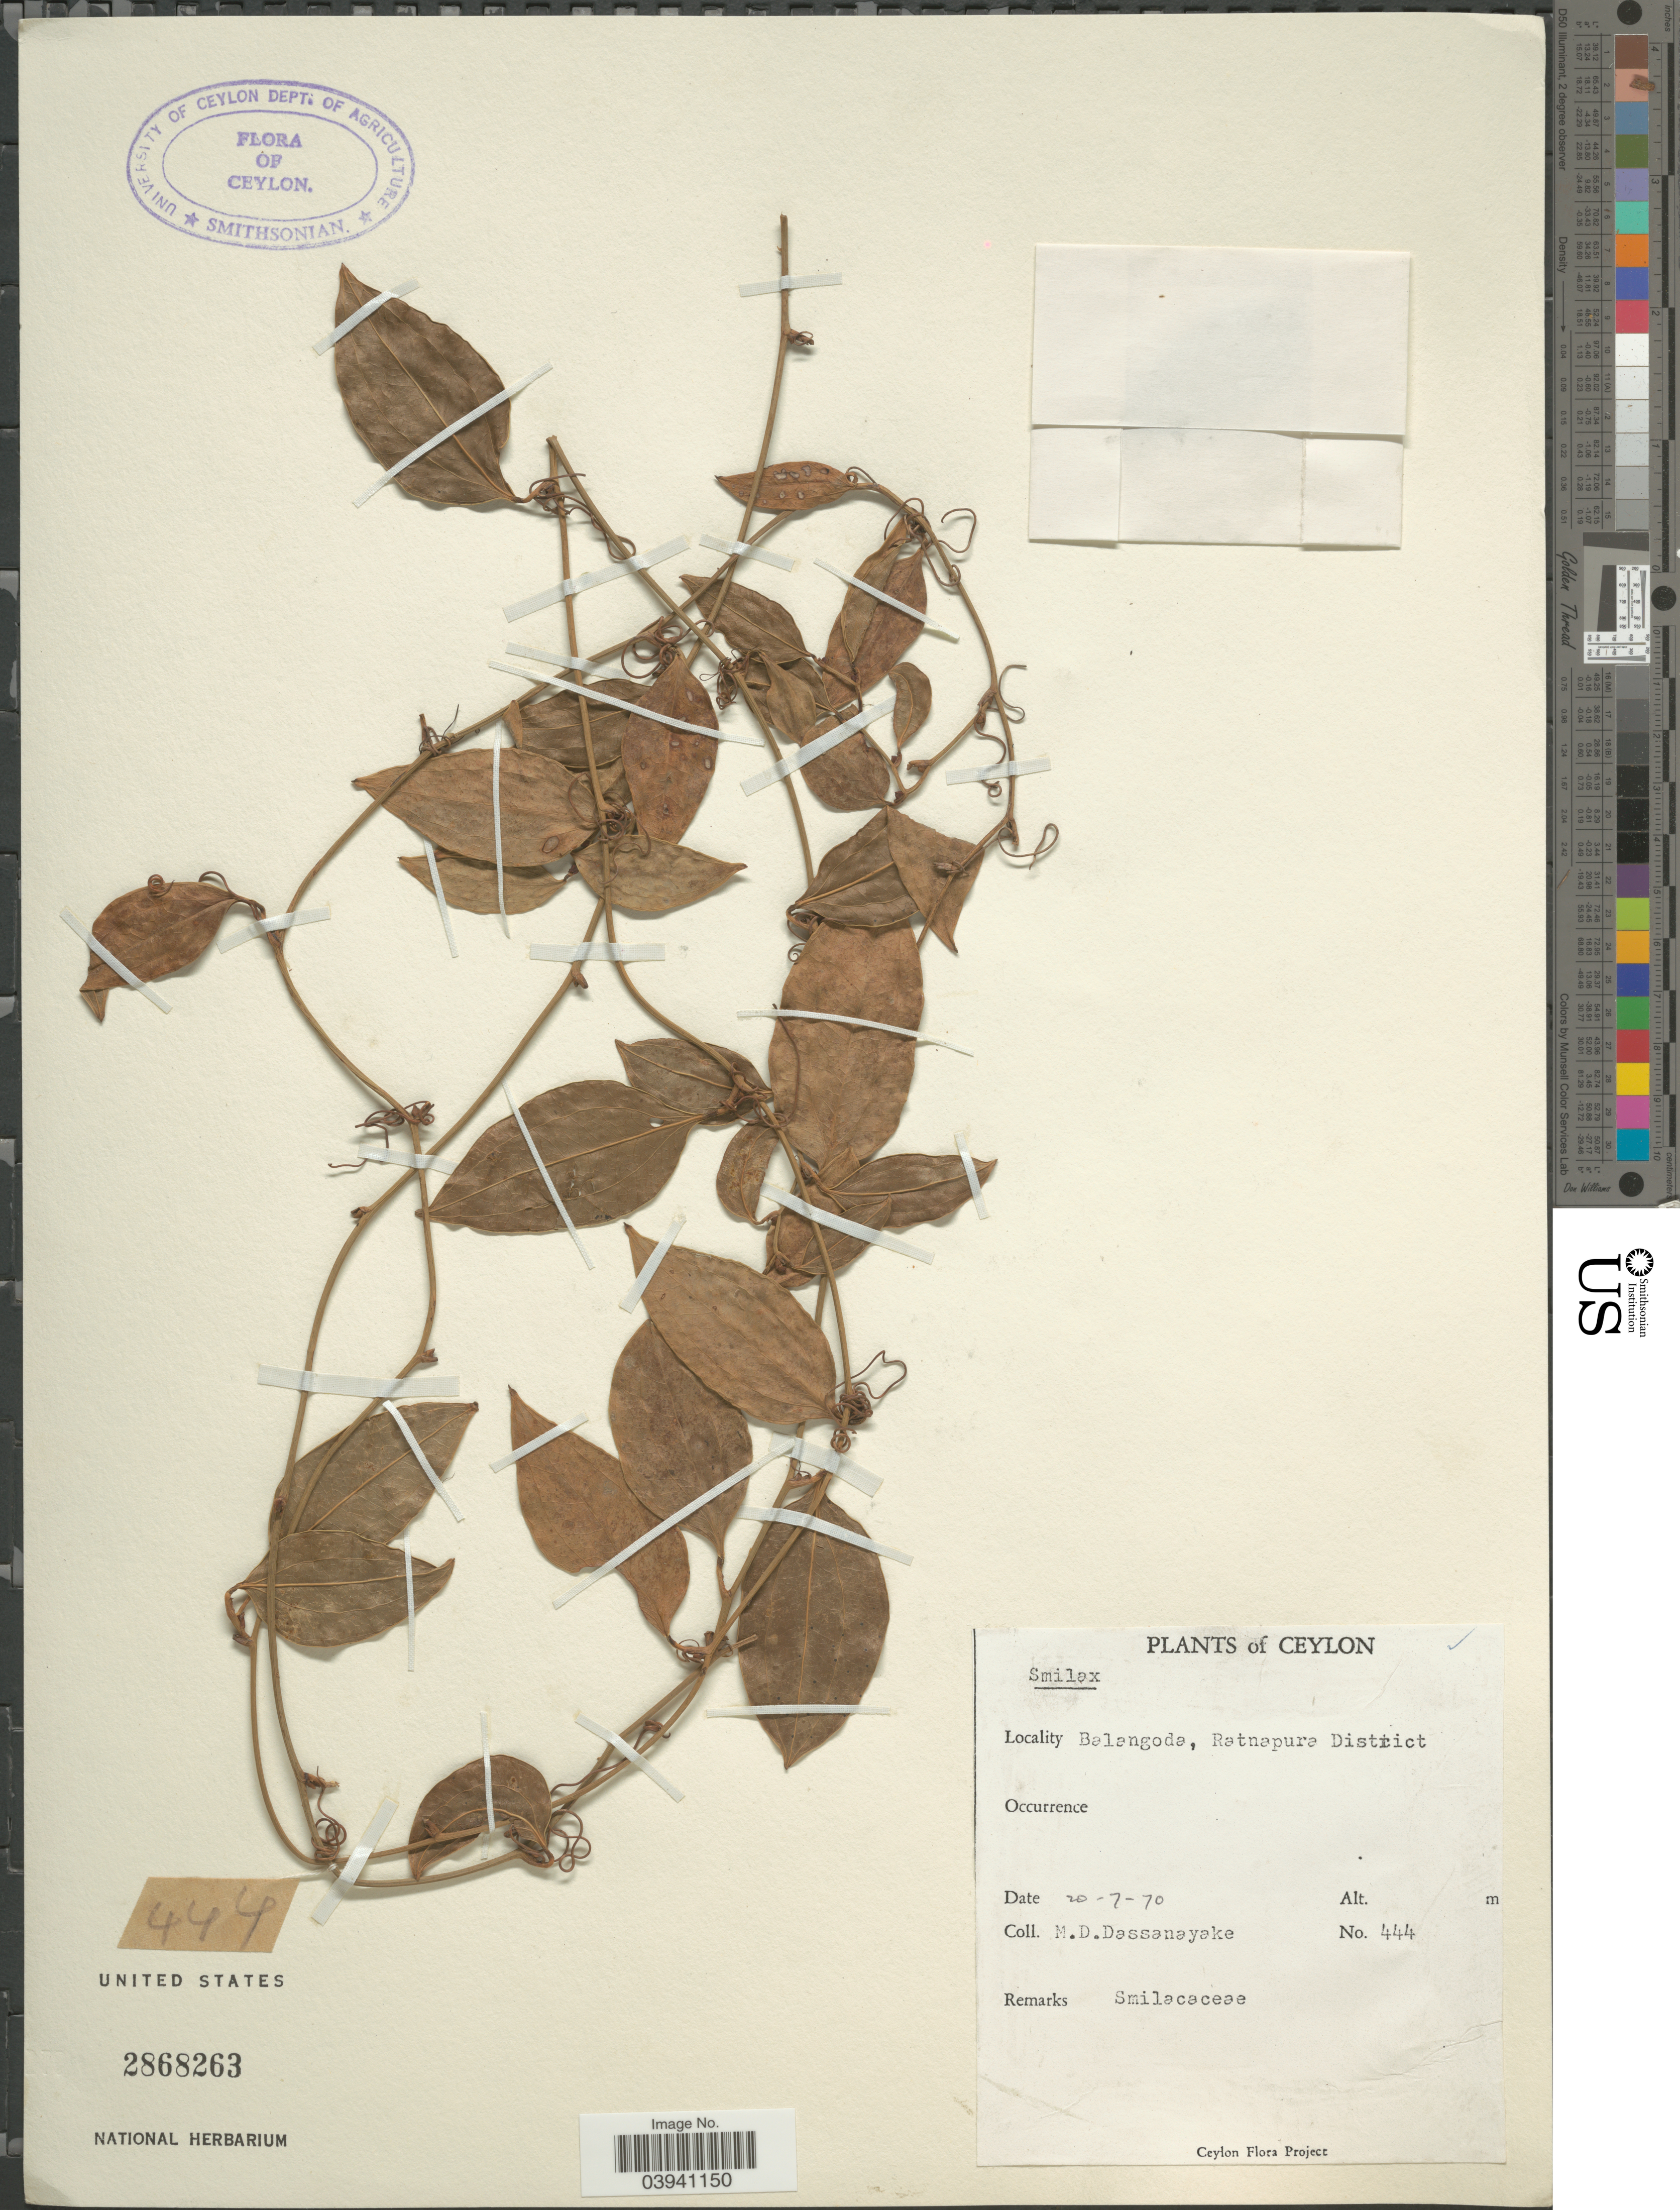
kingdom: Plantae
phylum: Tracheophyta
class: Liliopsida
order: Liliales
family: Smilacaceae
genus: Smilax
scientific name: Smilax sp.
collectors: M. D. Dassanayake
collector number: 444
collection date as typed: Transcribed d/m/y: 20/7/70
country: Sri Lanka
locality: Ceylon. Balangoda, Ratnapura District.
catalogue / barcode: US 2868263